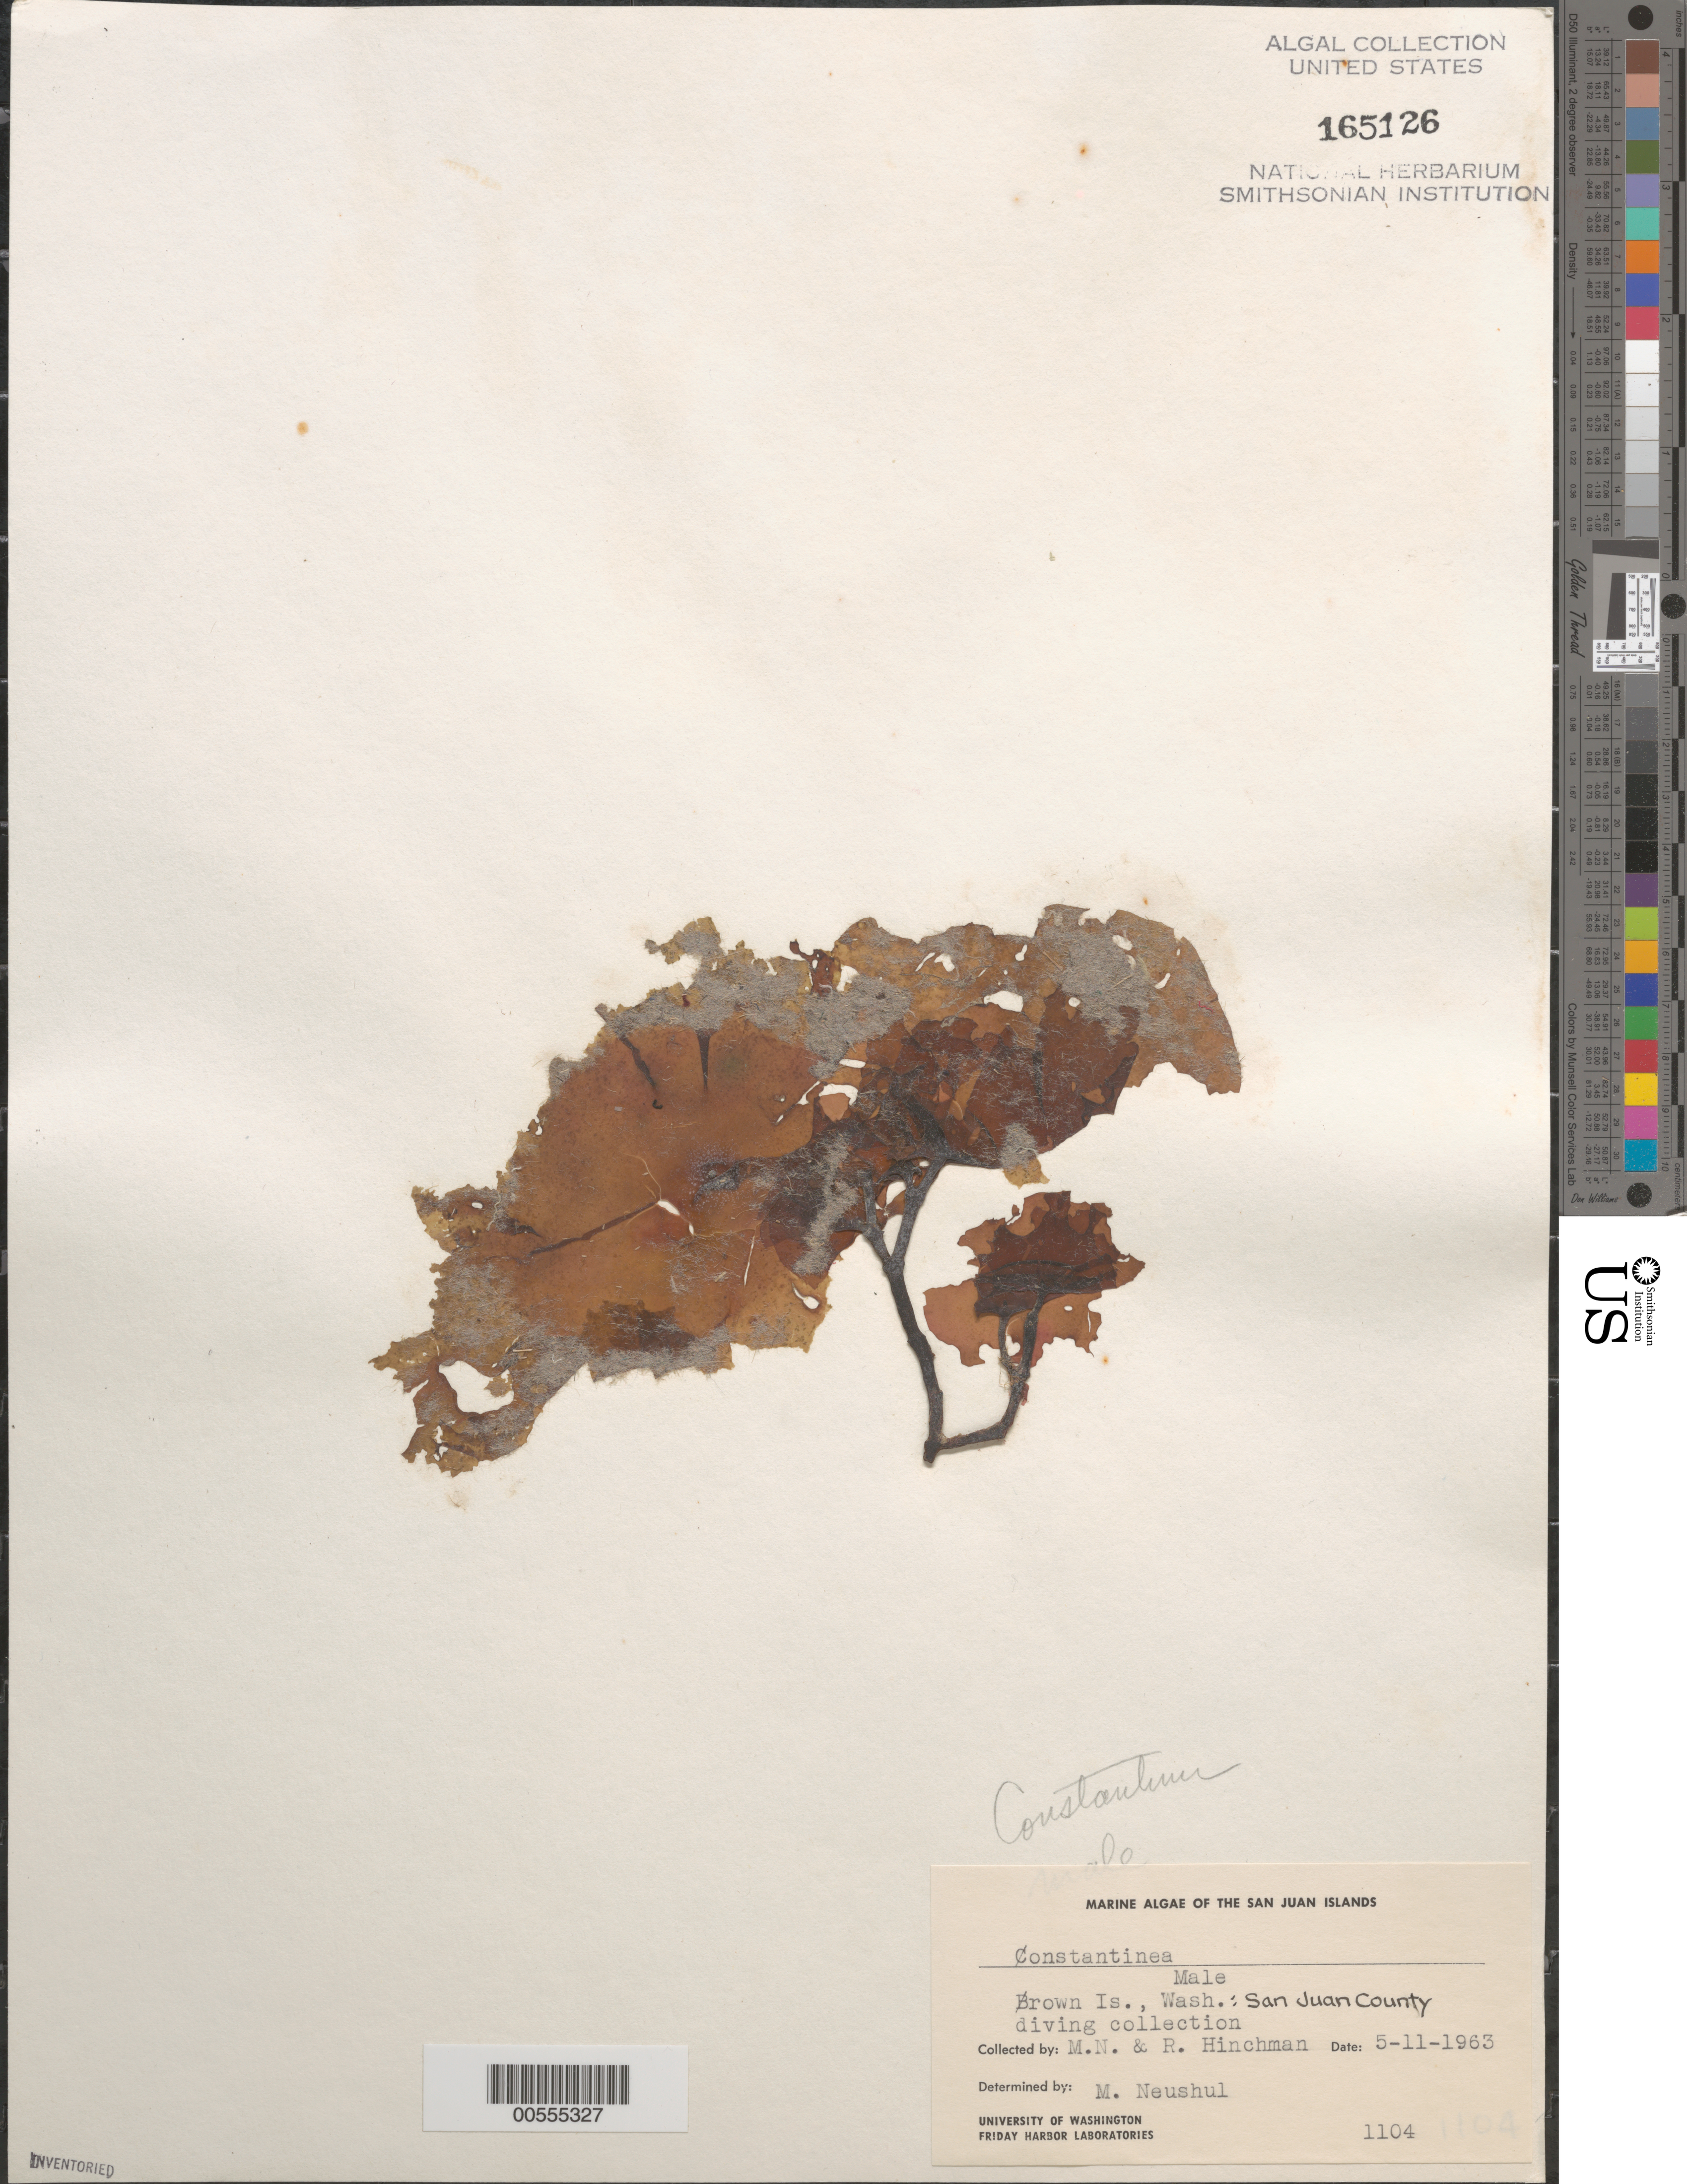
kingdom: Plantae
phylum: Rhodophyta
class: Florideophyceae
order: Gigartinales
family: Dumontiaceae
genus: Constantinea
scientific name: Constantinea sp.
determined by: Neushul, M.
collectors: M. Neushul & R. Hinchman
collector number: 1104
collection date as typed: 11 May 1963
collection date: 1963-05-11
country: United States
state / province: Washington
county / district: San Juan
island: Brown Island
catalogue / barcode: US 165126